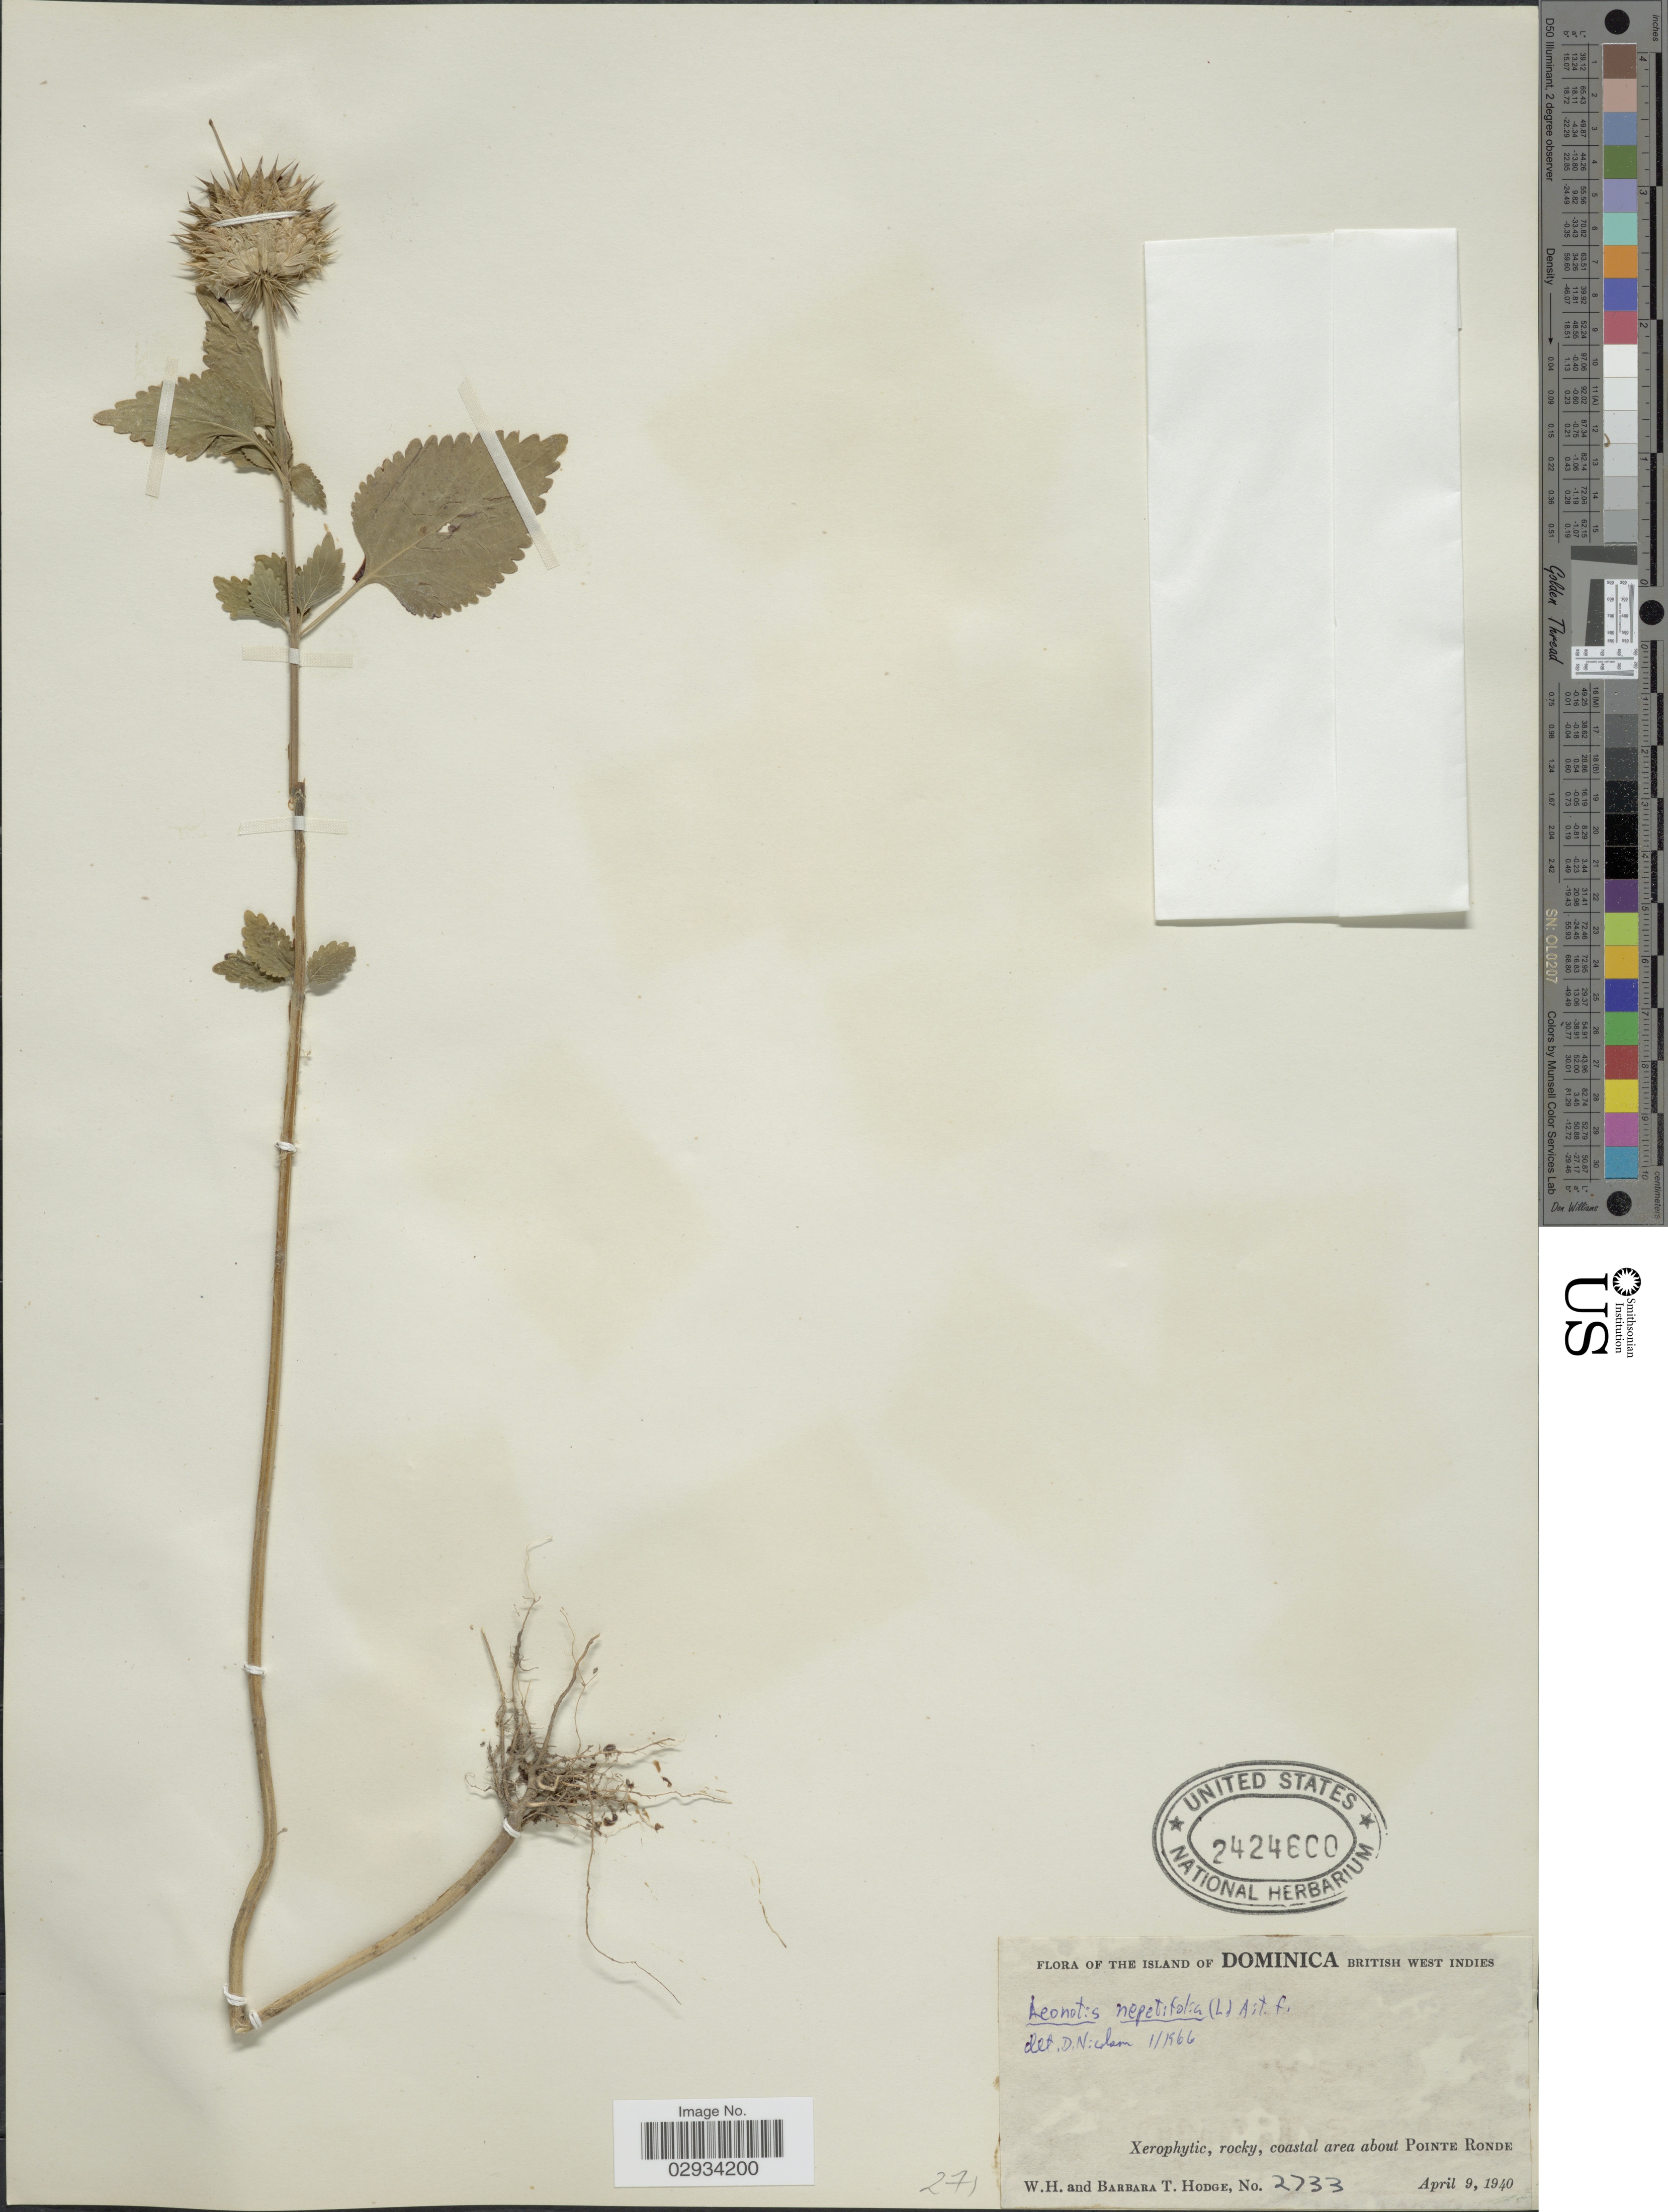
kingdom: Plantae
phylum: Tracheophyta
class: Magnoliopsida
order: Lamiales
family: Lamiaceae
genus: Leonotis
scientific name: Leonotis nepetifolia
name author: (L.) R. Br.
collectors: W. Hodge & B. Hodge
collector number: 2733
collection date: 1940-04-09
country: Dominica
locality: British West Indies. Coastal area about Pointe Ronde.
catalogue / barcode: US 2424600